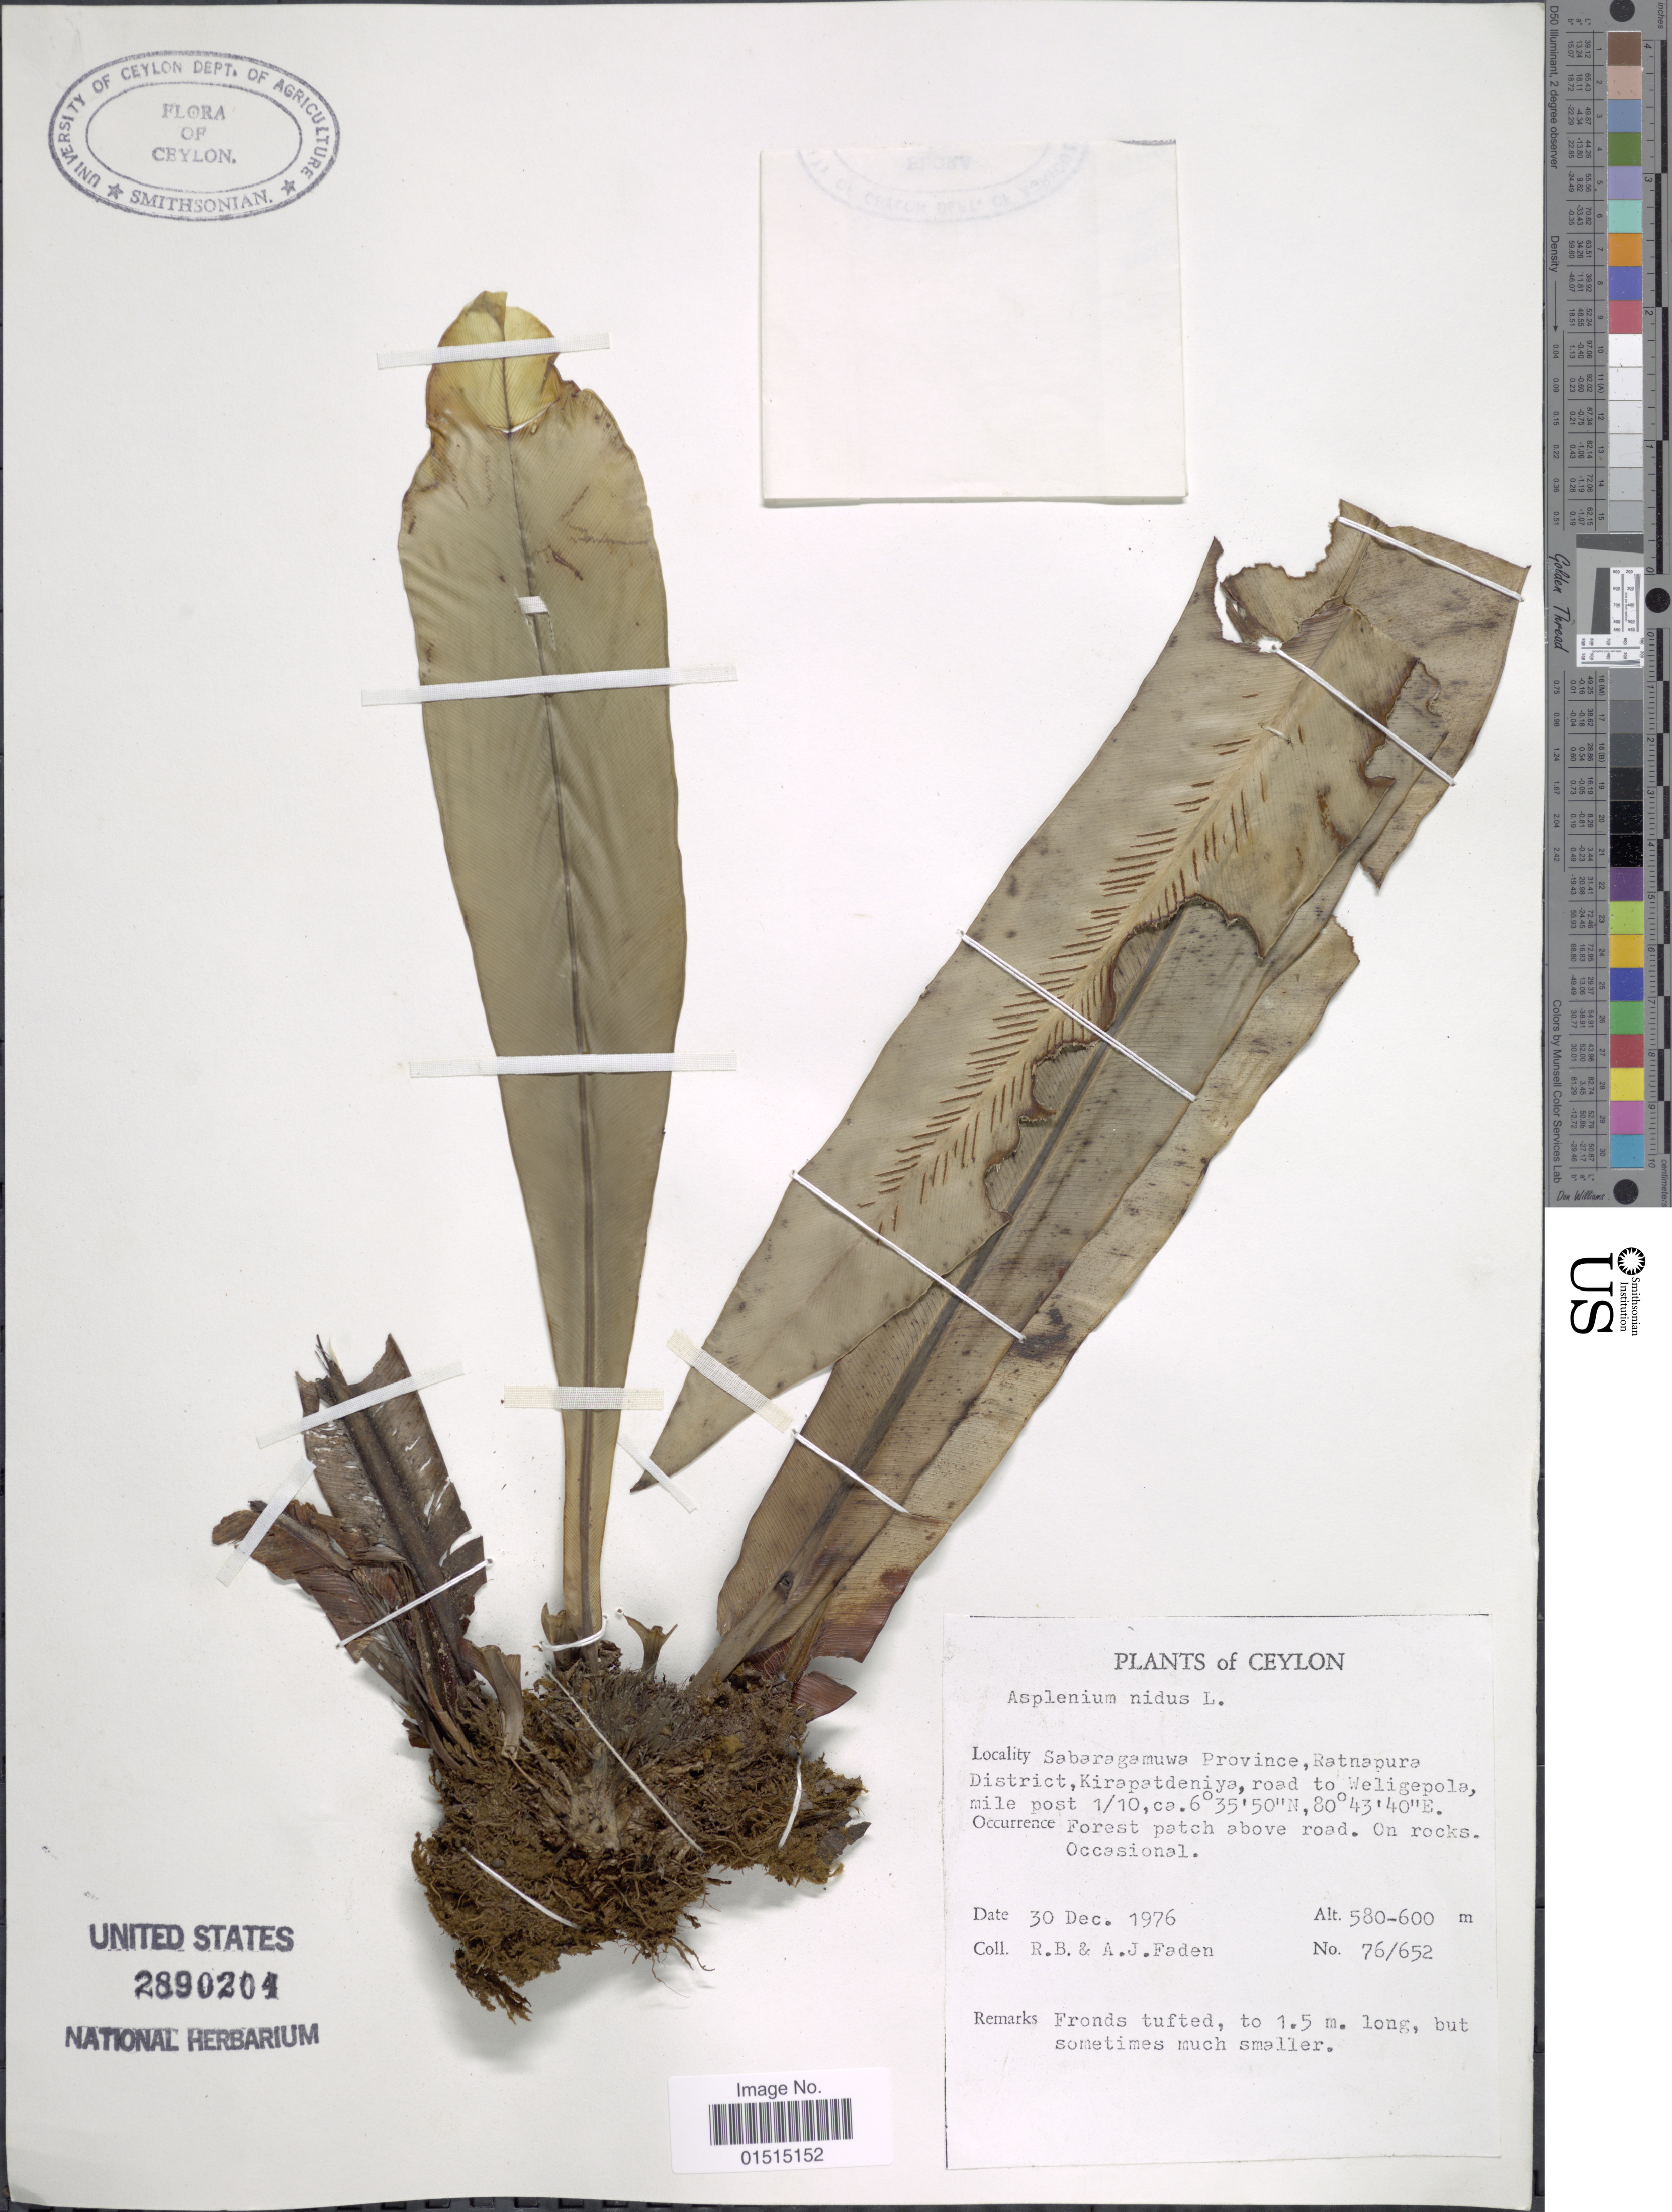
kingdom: Plantae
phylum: Tracheophyta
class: Polypodiopsida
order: Polypodiales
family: Aspleniaceae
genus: Asplenium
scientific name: Asplenium nidus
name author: L.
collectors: R. B. Faden & A. J. Faden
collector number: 76/652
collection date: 1976-12-30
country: Sri Lanka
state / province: Sabaragamuwa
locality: Ratnapura District, Kirapatdeniya, road to Weligepola, mile post 1/10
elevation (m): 580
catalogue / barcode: US 2890204